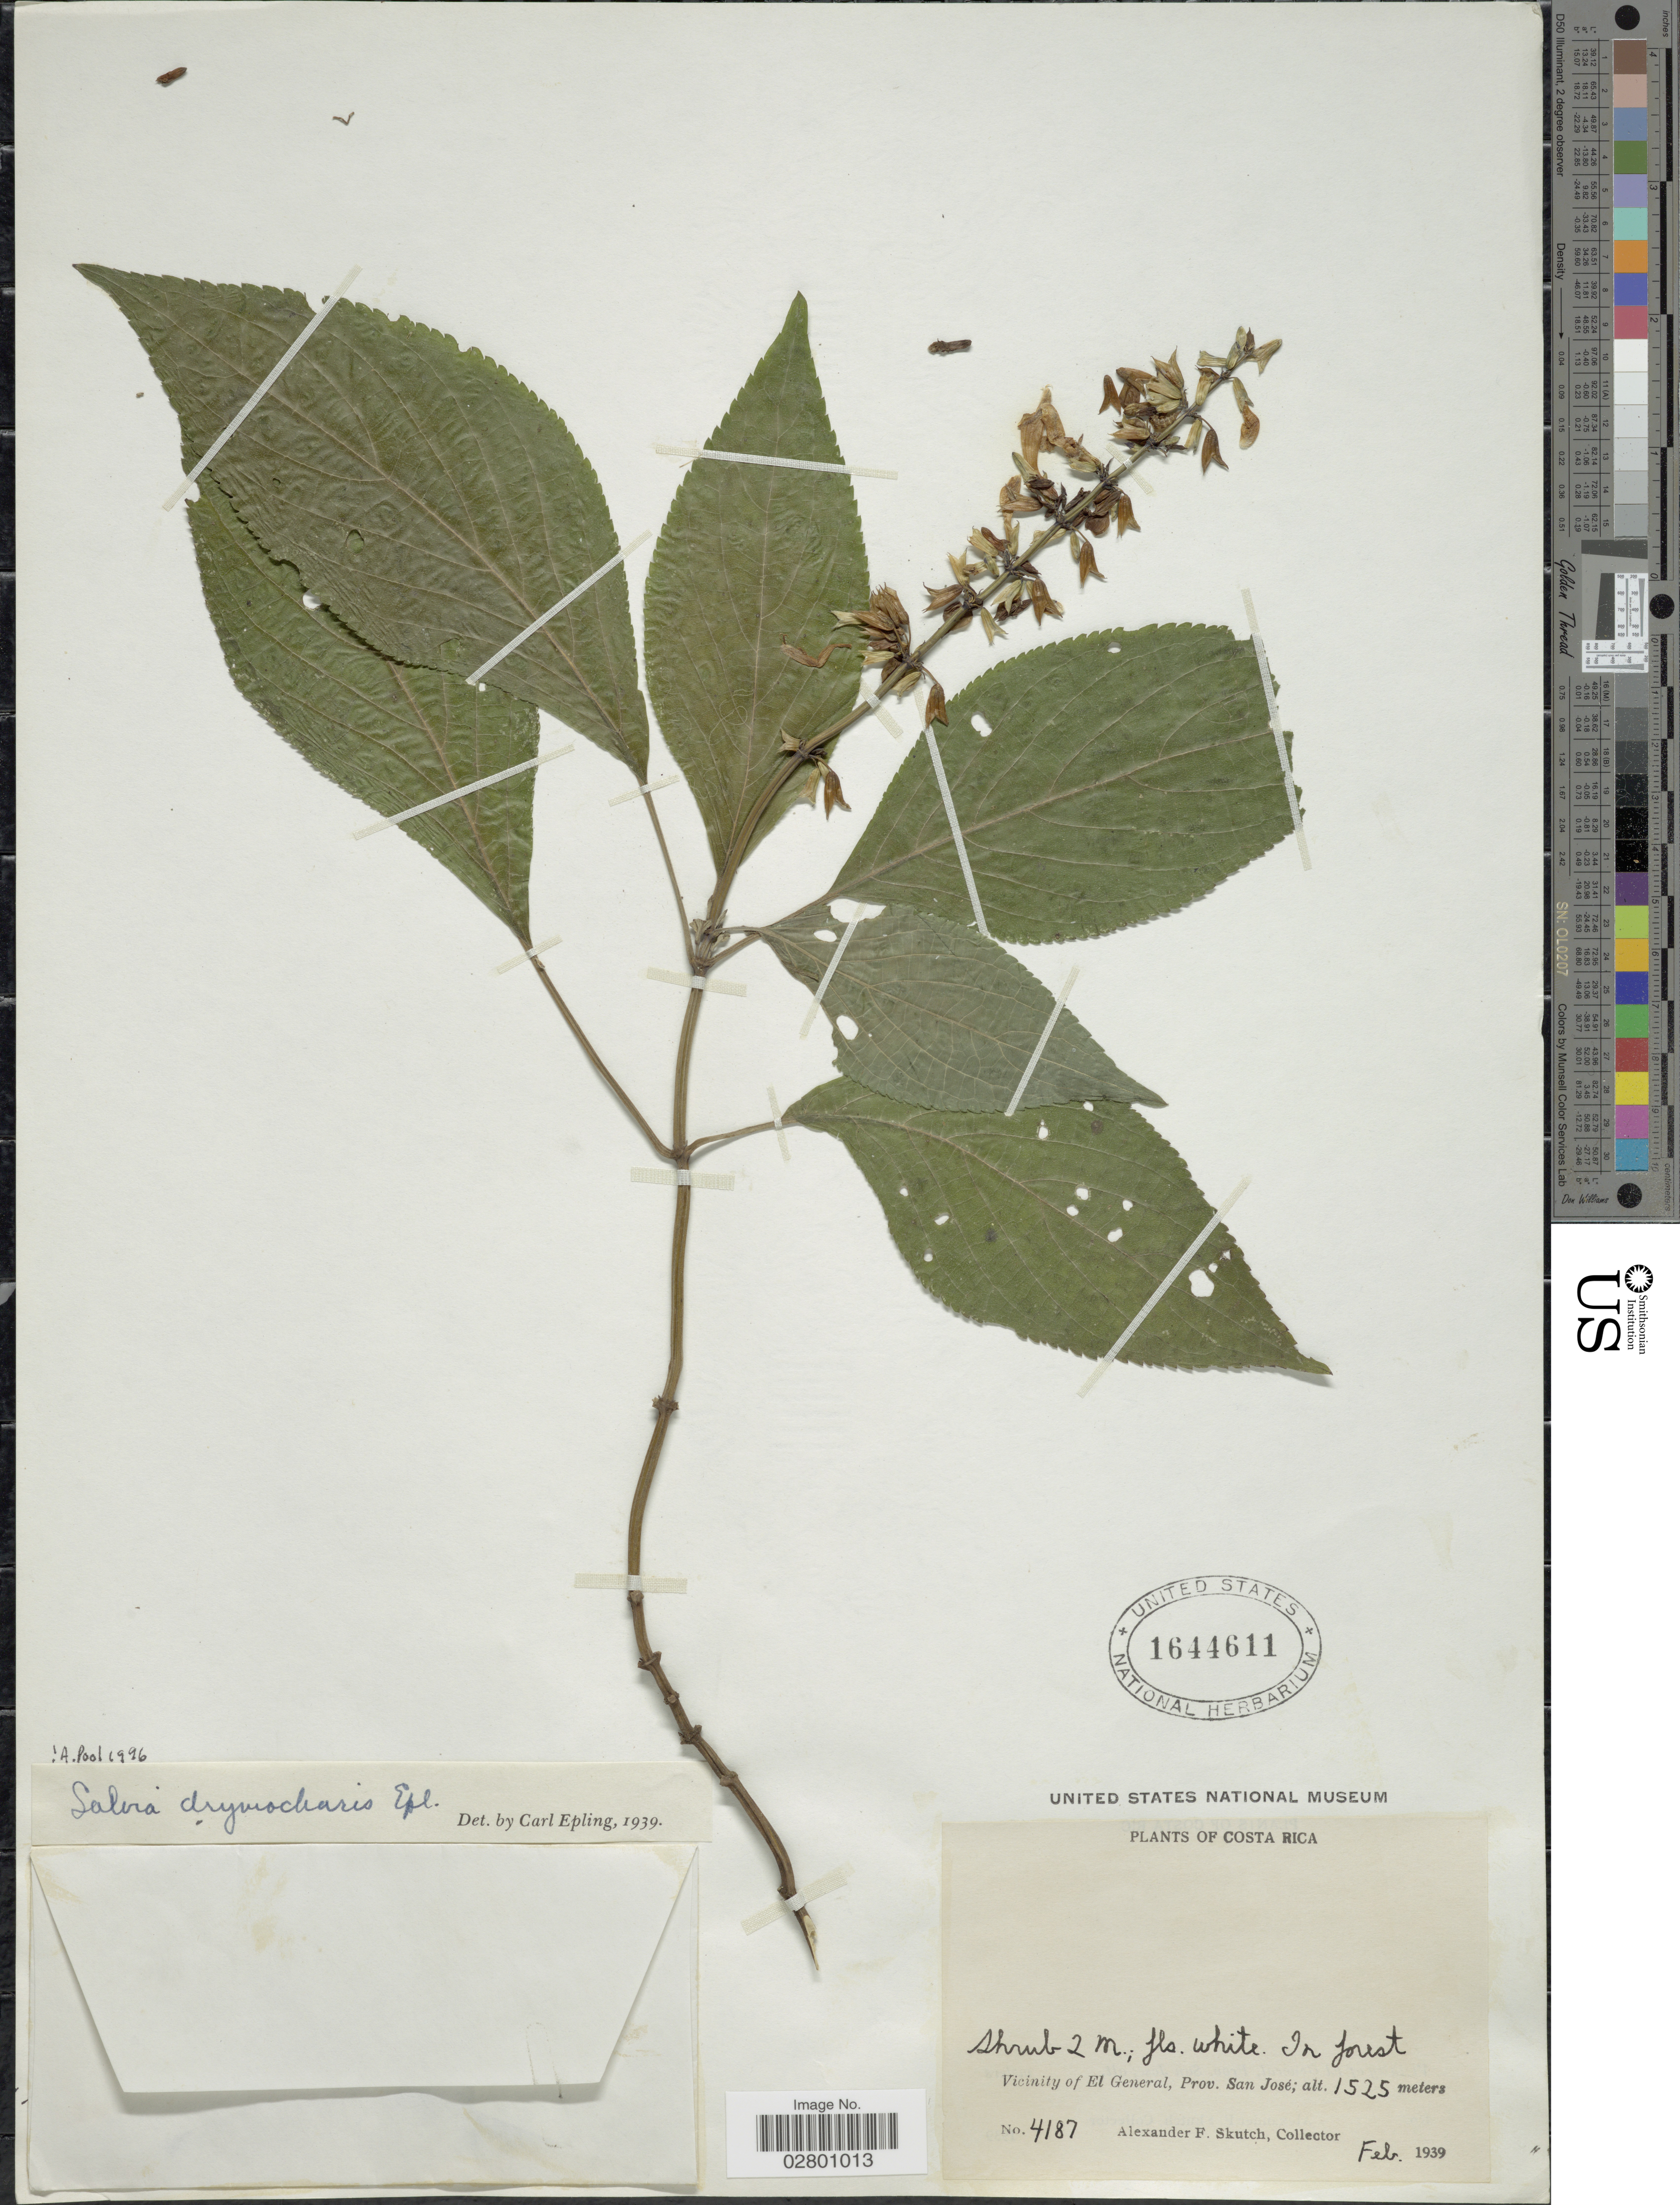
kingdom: Plantae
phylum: Tracheophyta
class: Magnoliopsida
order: Lamiales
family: Lamiaceae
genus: Salvia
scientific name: Salvia drymocharis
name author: Epling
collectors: A. F. Skutch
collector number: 4187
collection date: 1939-02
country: Costa Rica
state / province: San José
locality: Vicinity of El General.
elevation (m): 1525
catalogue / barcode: US 1644611